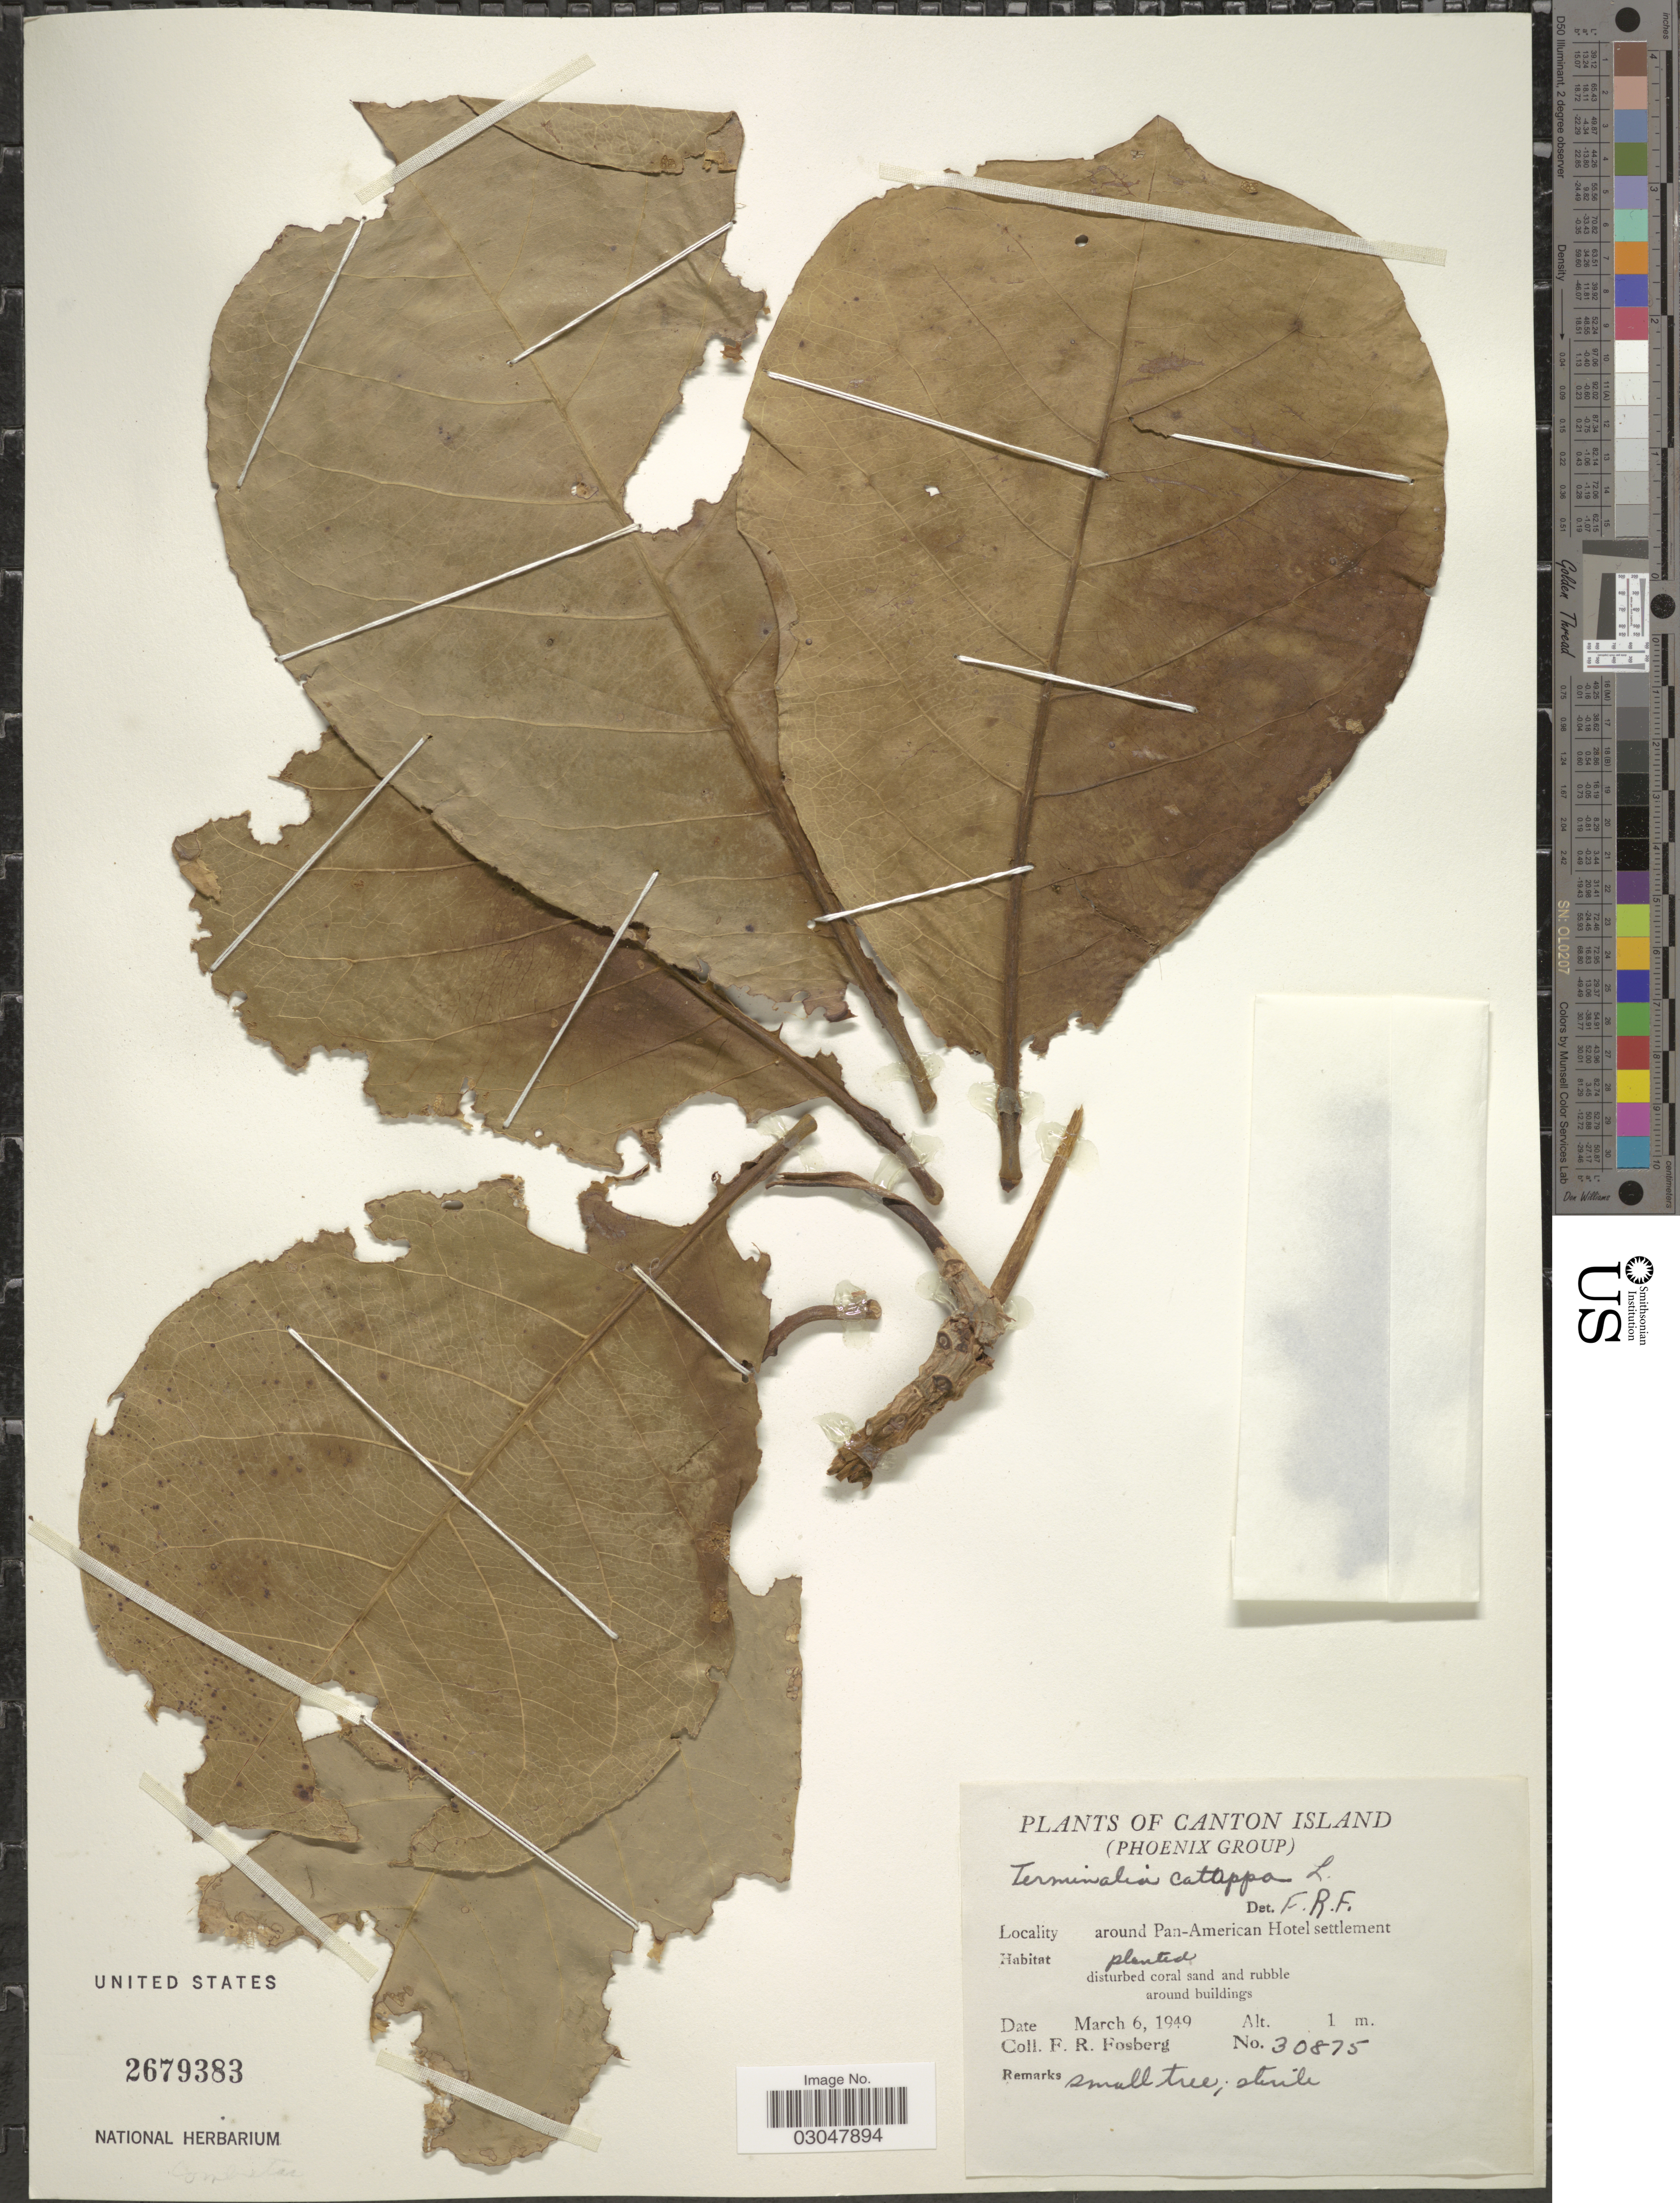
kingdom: Plantae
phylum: Tracheophyta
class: Magnoliopsida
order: Myrtales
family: Combretaceae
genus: Terminalia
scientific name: Terminalia catappa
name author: L.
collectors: F. R. Fosberg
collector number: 30875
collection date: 1949-03-06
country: Kiribati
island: Kanton [Canton] Atoll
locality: Canton Island. (Phoenix Group). Around Pan-American Hotel settlement.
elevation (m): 1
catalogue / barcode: US 2679383